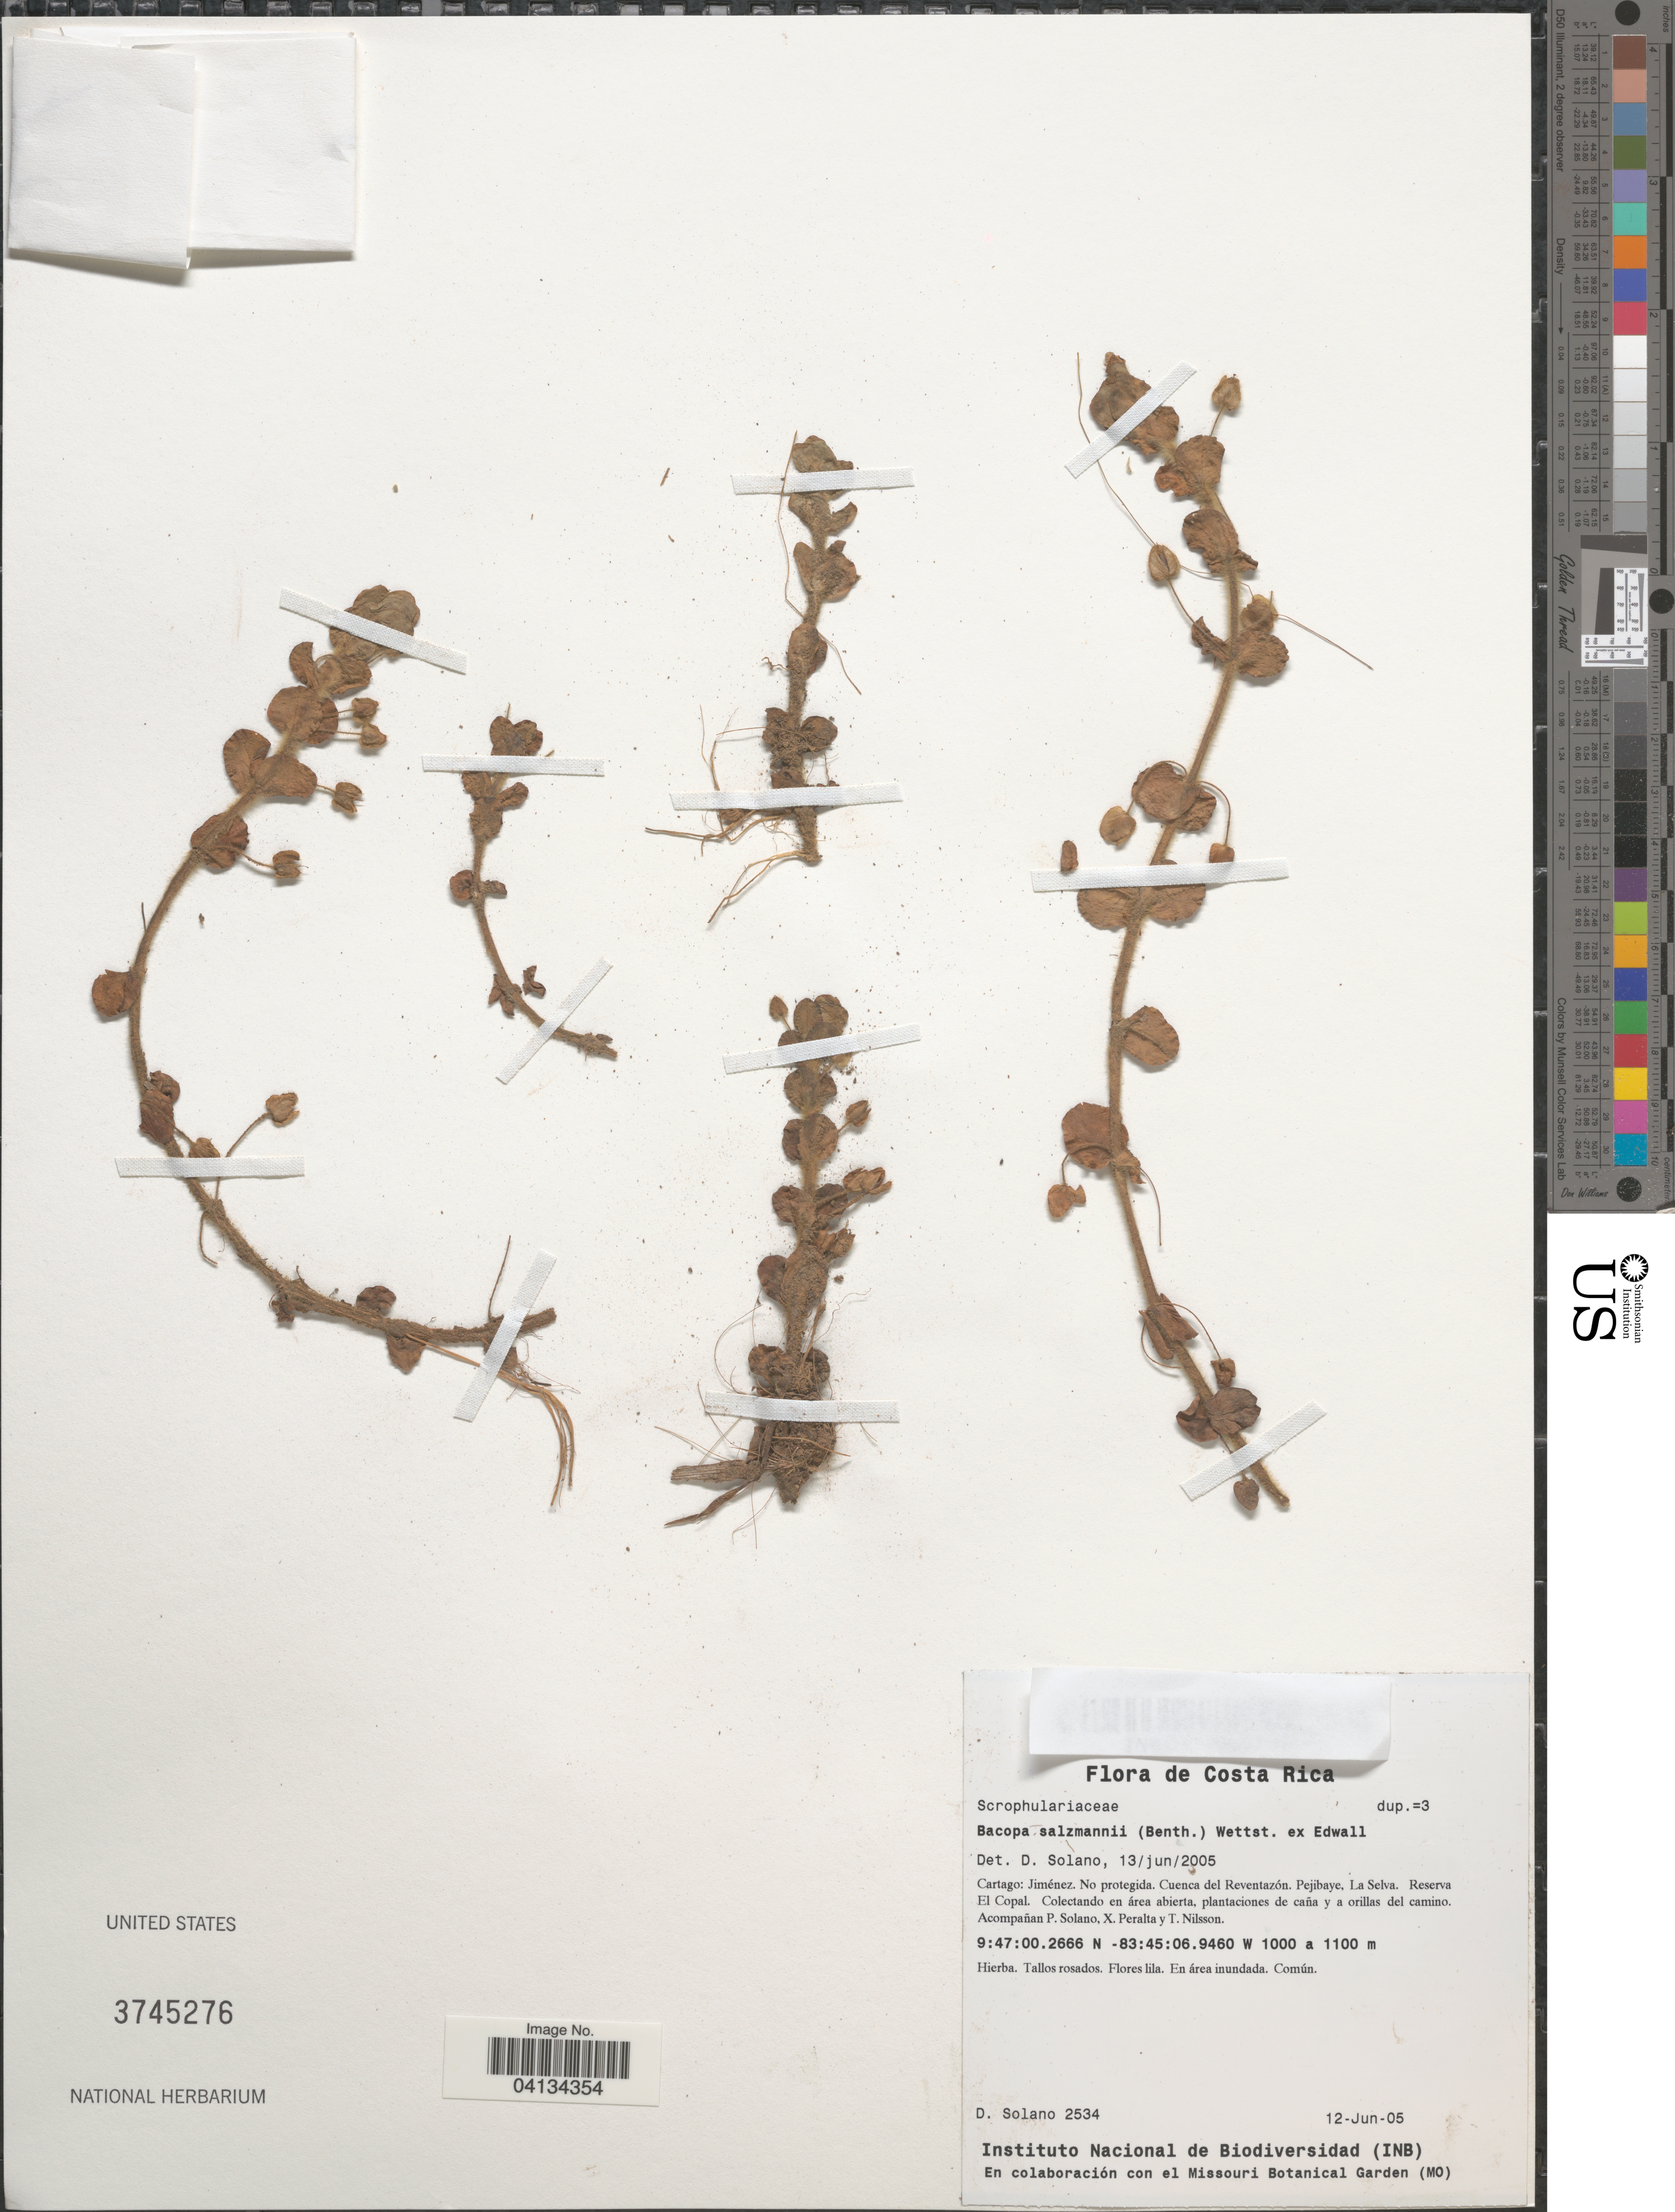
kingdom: Plantae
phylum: Tracheophyta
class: Magnoliopsida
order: Lamiales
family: Plantaginaceae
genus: Bacopa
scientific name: Bacopa salzmannii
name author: (Benth.) Wettst. ex Edwall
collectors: D. Solano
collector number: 2534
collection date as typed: Transcribed d/m/y: 12/6/5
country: Costa Rica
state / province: Cartago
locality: Jiménez. No protegida. Cuenca del Reventazón. Pejibaye, La Selva. Reserva El Copal.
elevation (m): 1000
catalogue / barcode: US 3745276